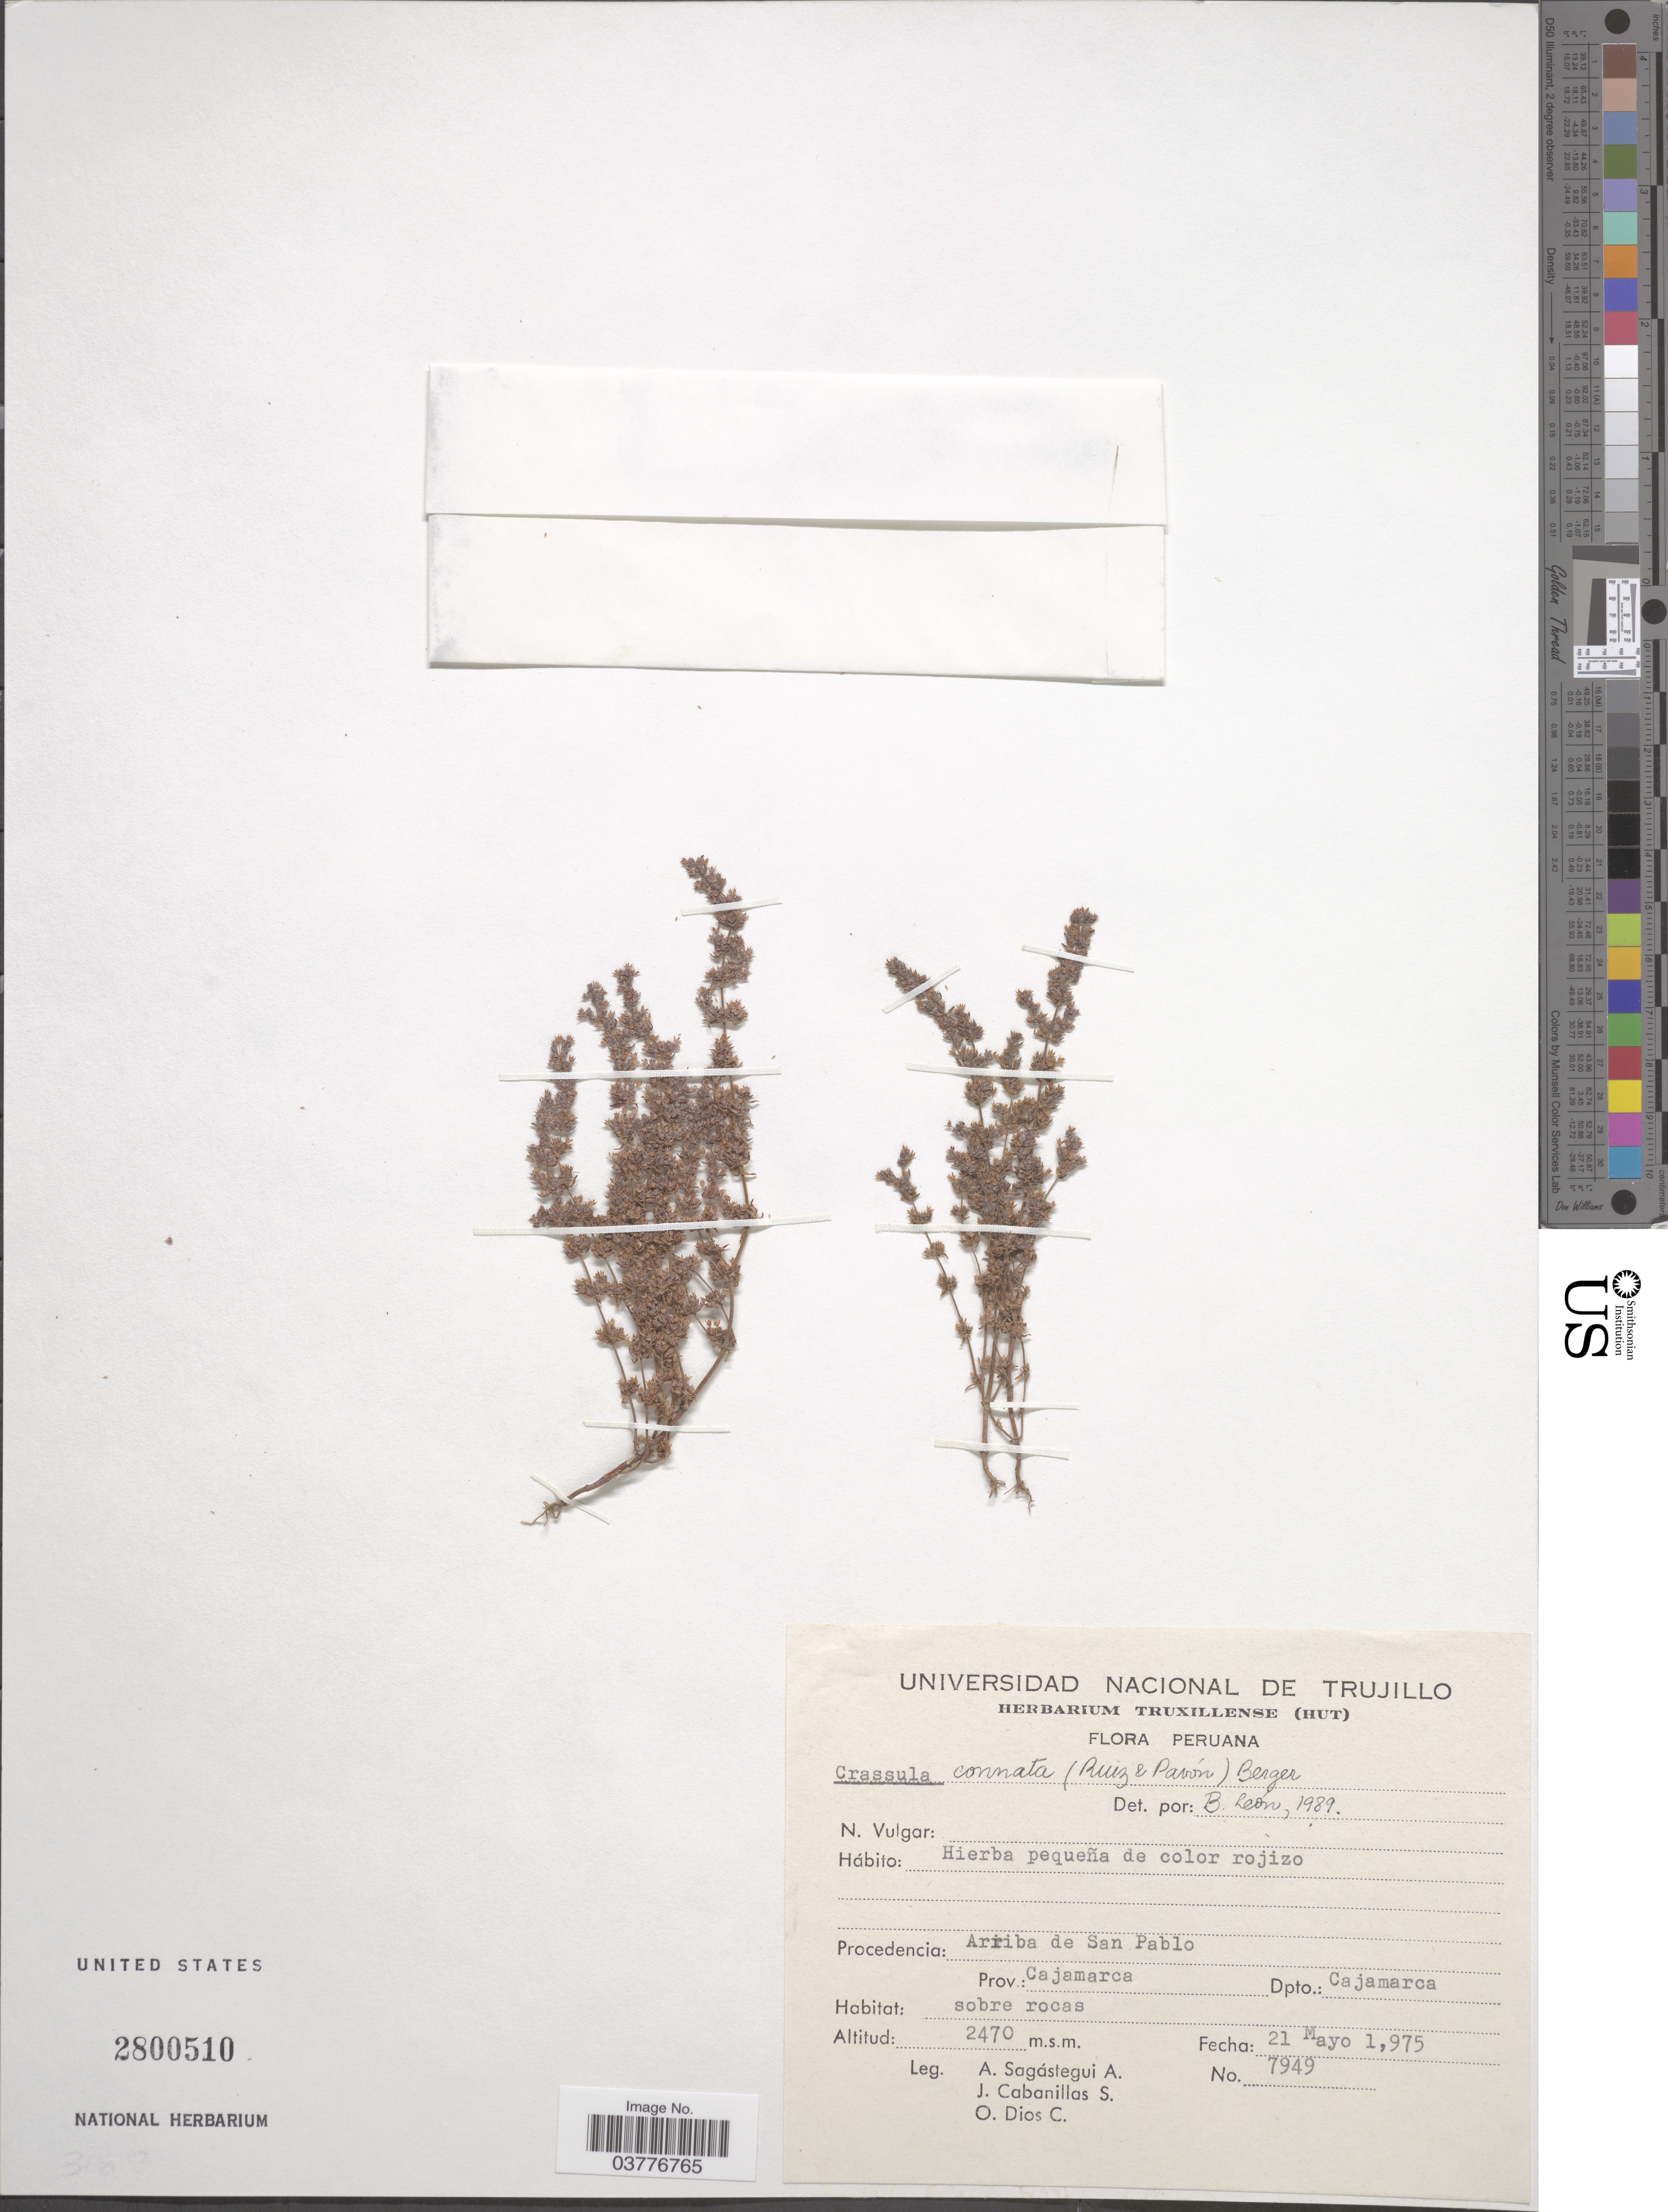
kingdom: Plantae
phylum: Tracheophyta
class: Magnoliopsida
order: Saxifragales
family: Crassulaceae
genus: Crassula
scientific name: Crassula connata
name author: (Ruiz & Pav.) A. Berger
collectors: A. Sagástegui A., J. Cabanillas S. & O. Dios C.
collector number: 7949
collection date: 1975-05-21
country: Peru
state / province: Cajamarca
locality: Arriba de San Pablo. Dpto.: Cajamarca.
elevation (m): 2470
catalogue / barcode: US 2800510